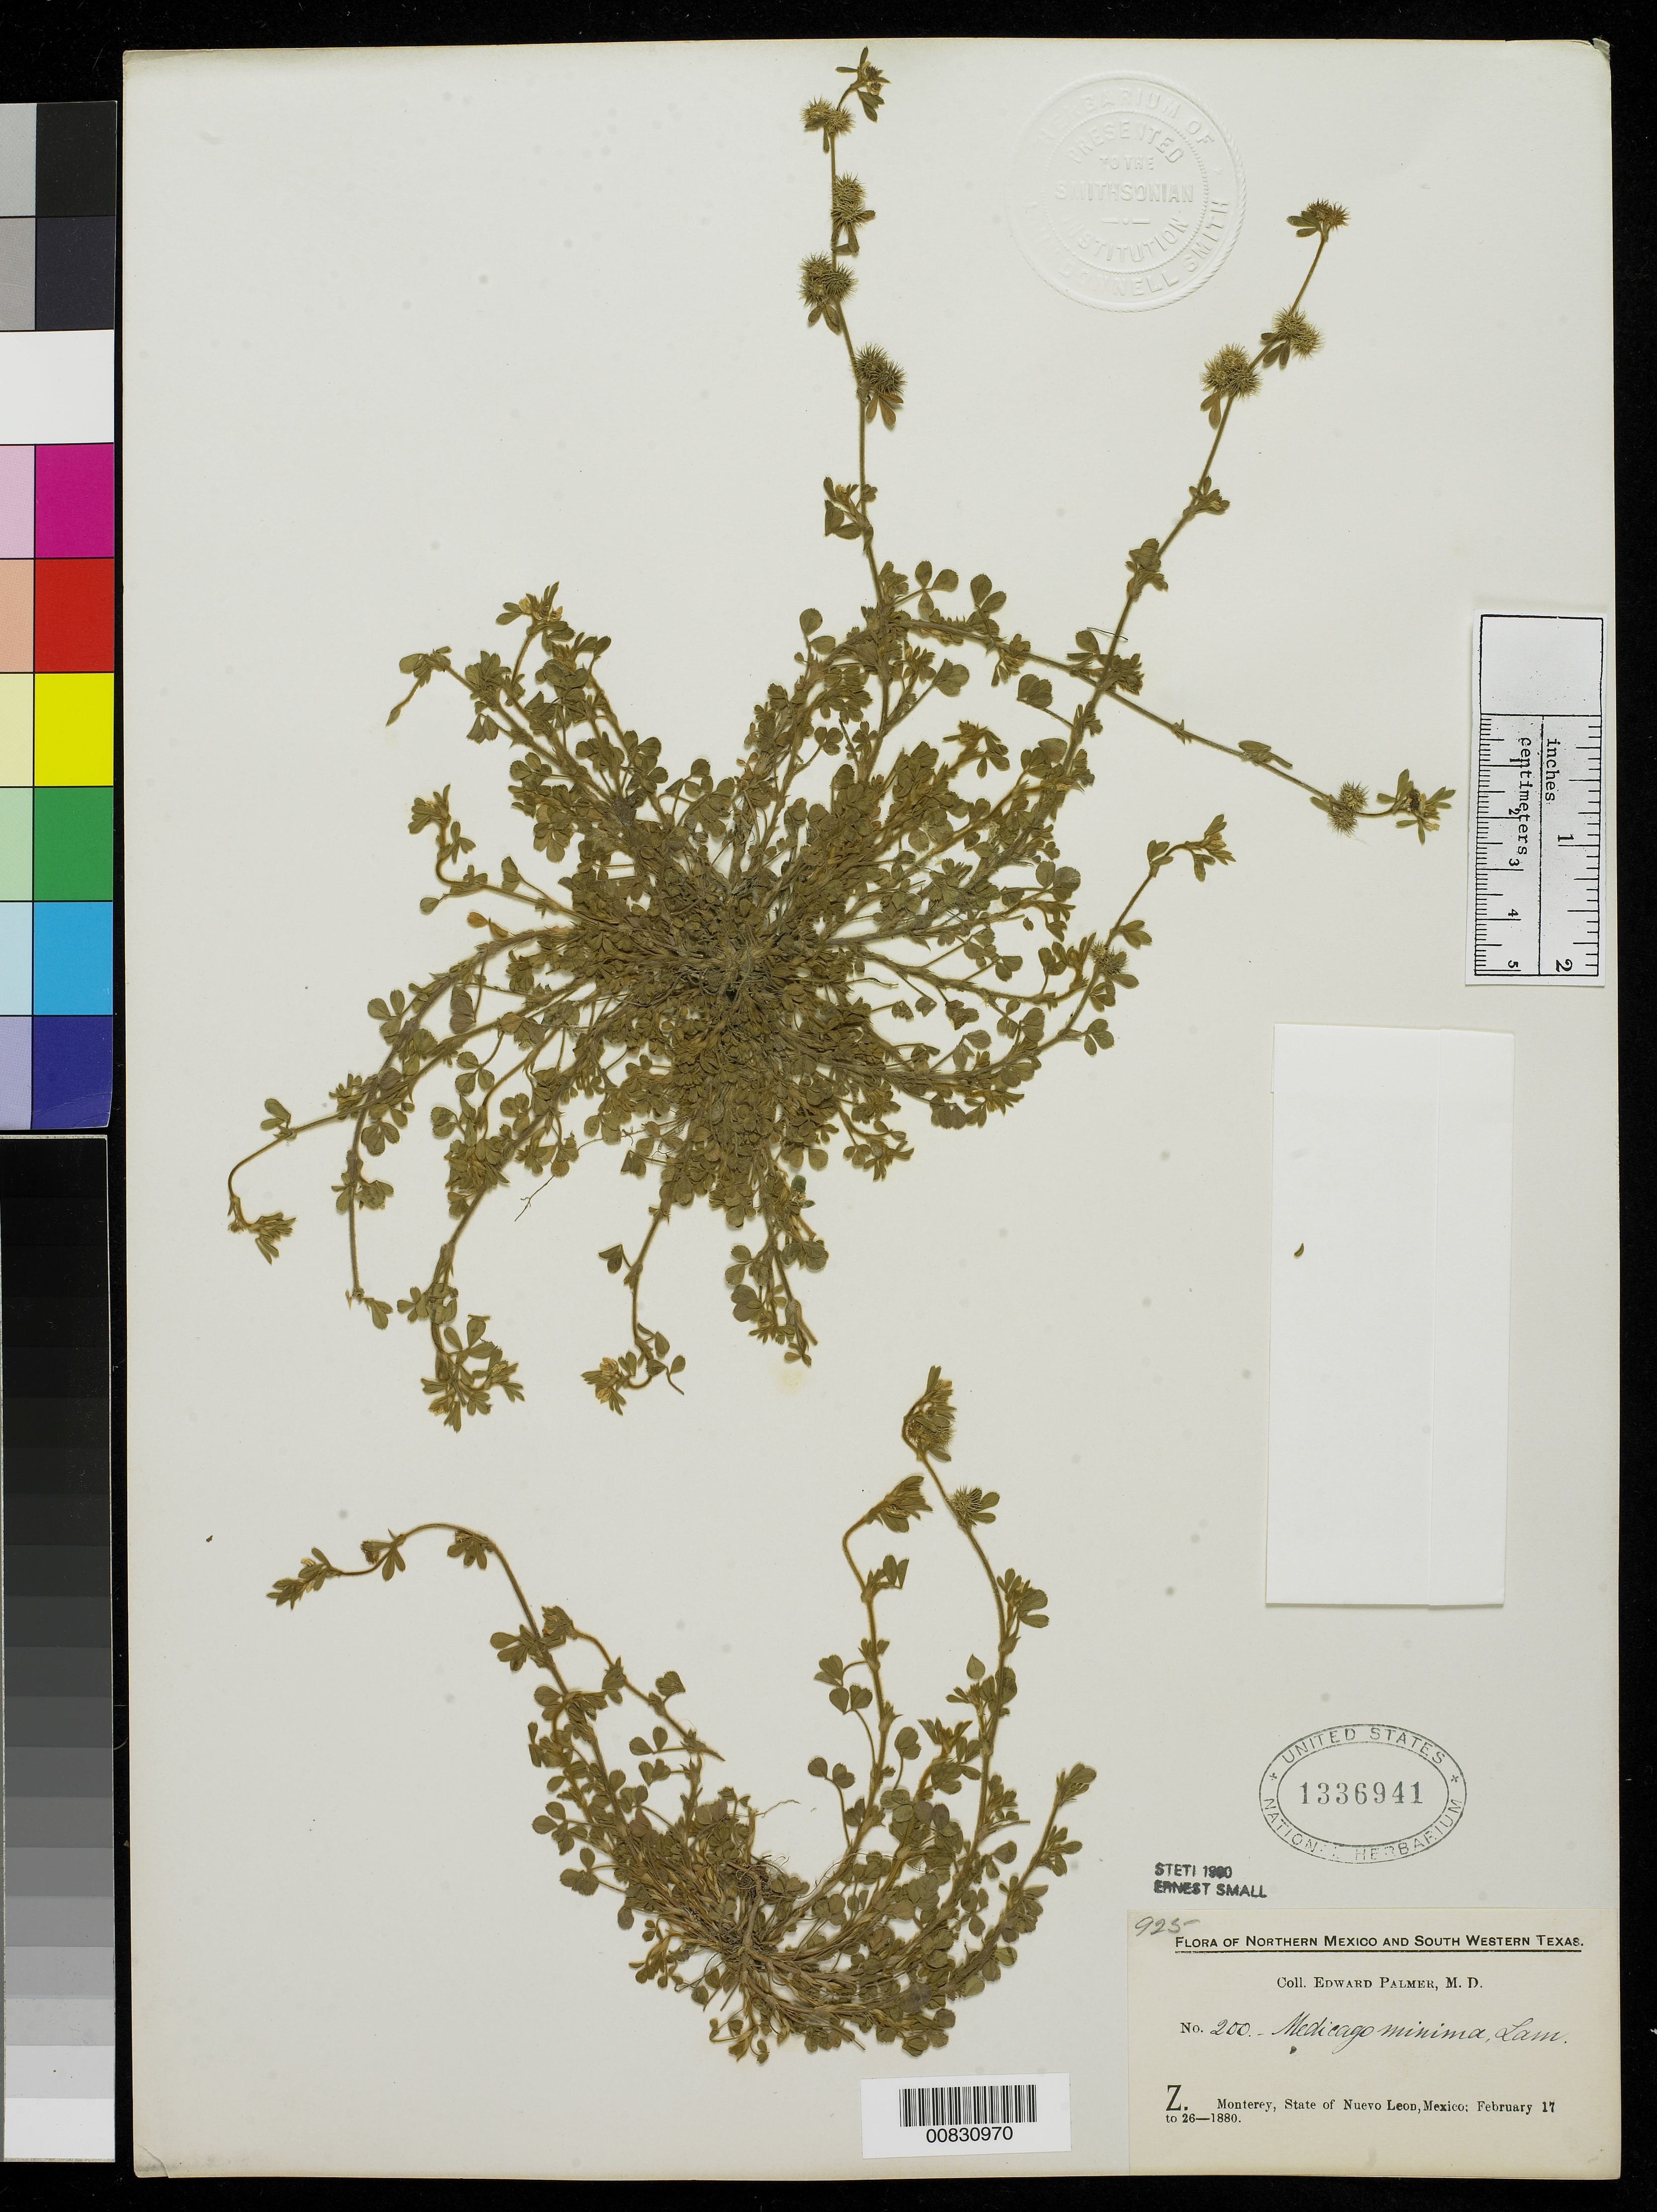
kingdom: Plantae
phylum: Tracheophyta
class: Magnoliopsida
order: Fabales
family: Fabaceae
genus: Medicago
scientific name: Medicago minima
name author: Lam.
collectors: E. Palmer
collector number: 200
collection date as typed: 17 Feb 1880 to 26 Feb 1880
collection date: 1880-02-17/1880-02-26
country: Mexico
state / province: Nuevo León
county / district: Monterrey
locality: Z. Monterrey, Nuevo León.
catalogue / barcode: US 1336941